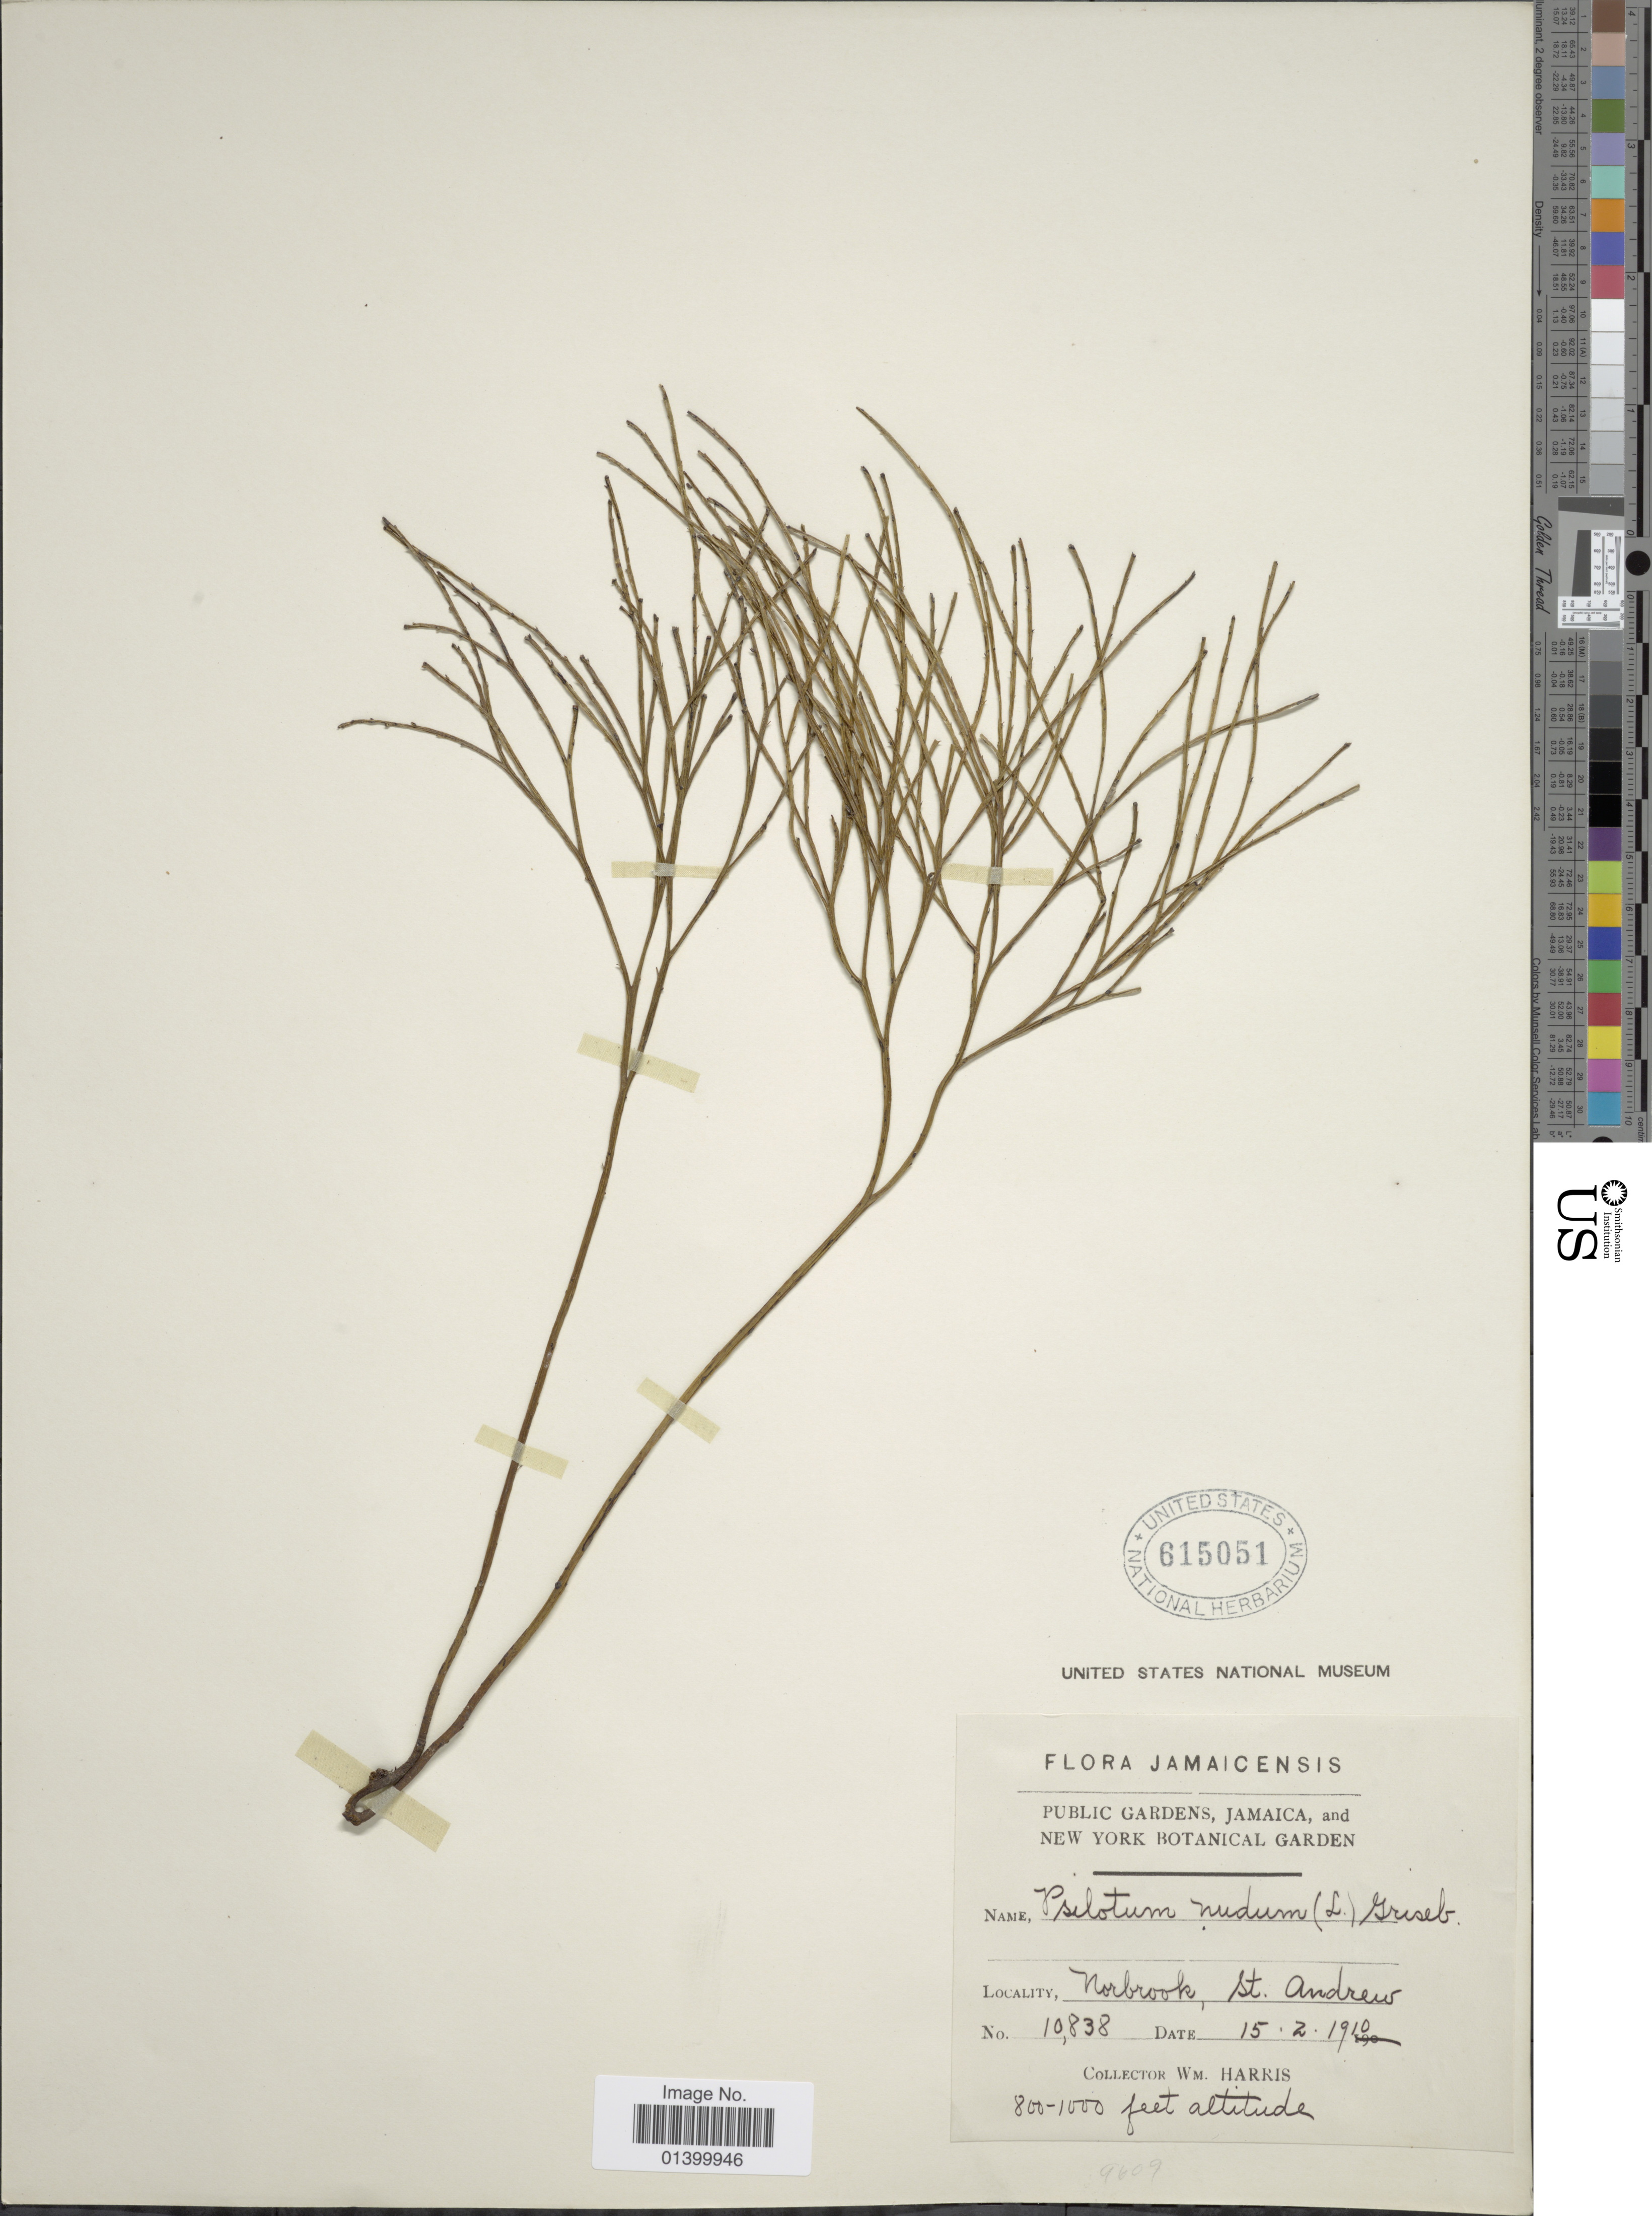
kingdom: Plantae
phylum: Tracheophyta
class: Polypodiopsida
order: Psilotales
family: Psilotaceae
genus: Psilotum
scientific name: Psilotum nudum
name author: (L.) P. Beauv.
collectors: W. Harris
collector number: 10838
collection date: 1910-02-15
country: Jamaica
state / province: Saint Andrew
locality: Norbrook, St. Andrew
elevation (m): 244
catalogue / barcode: US 615051